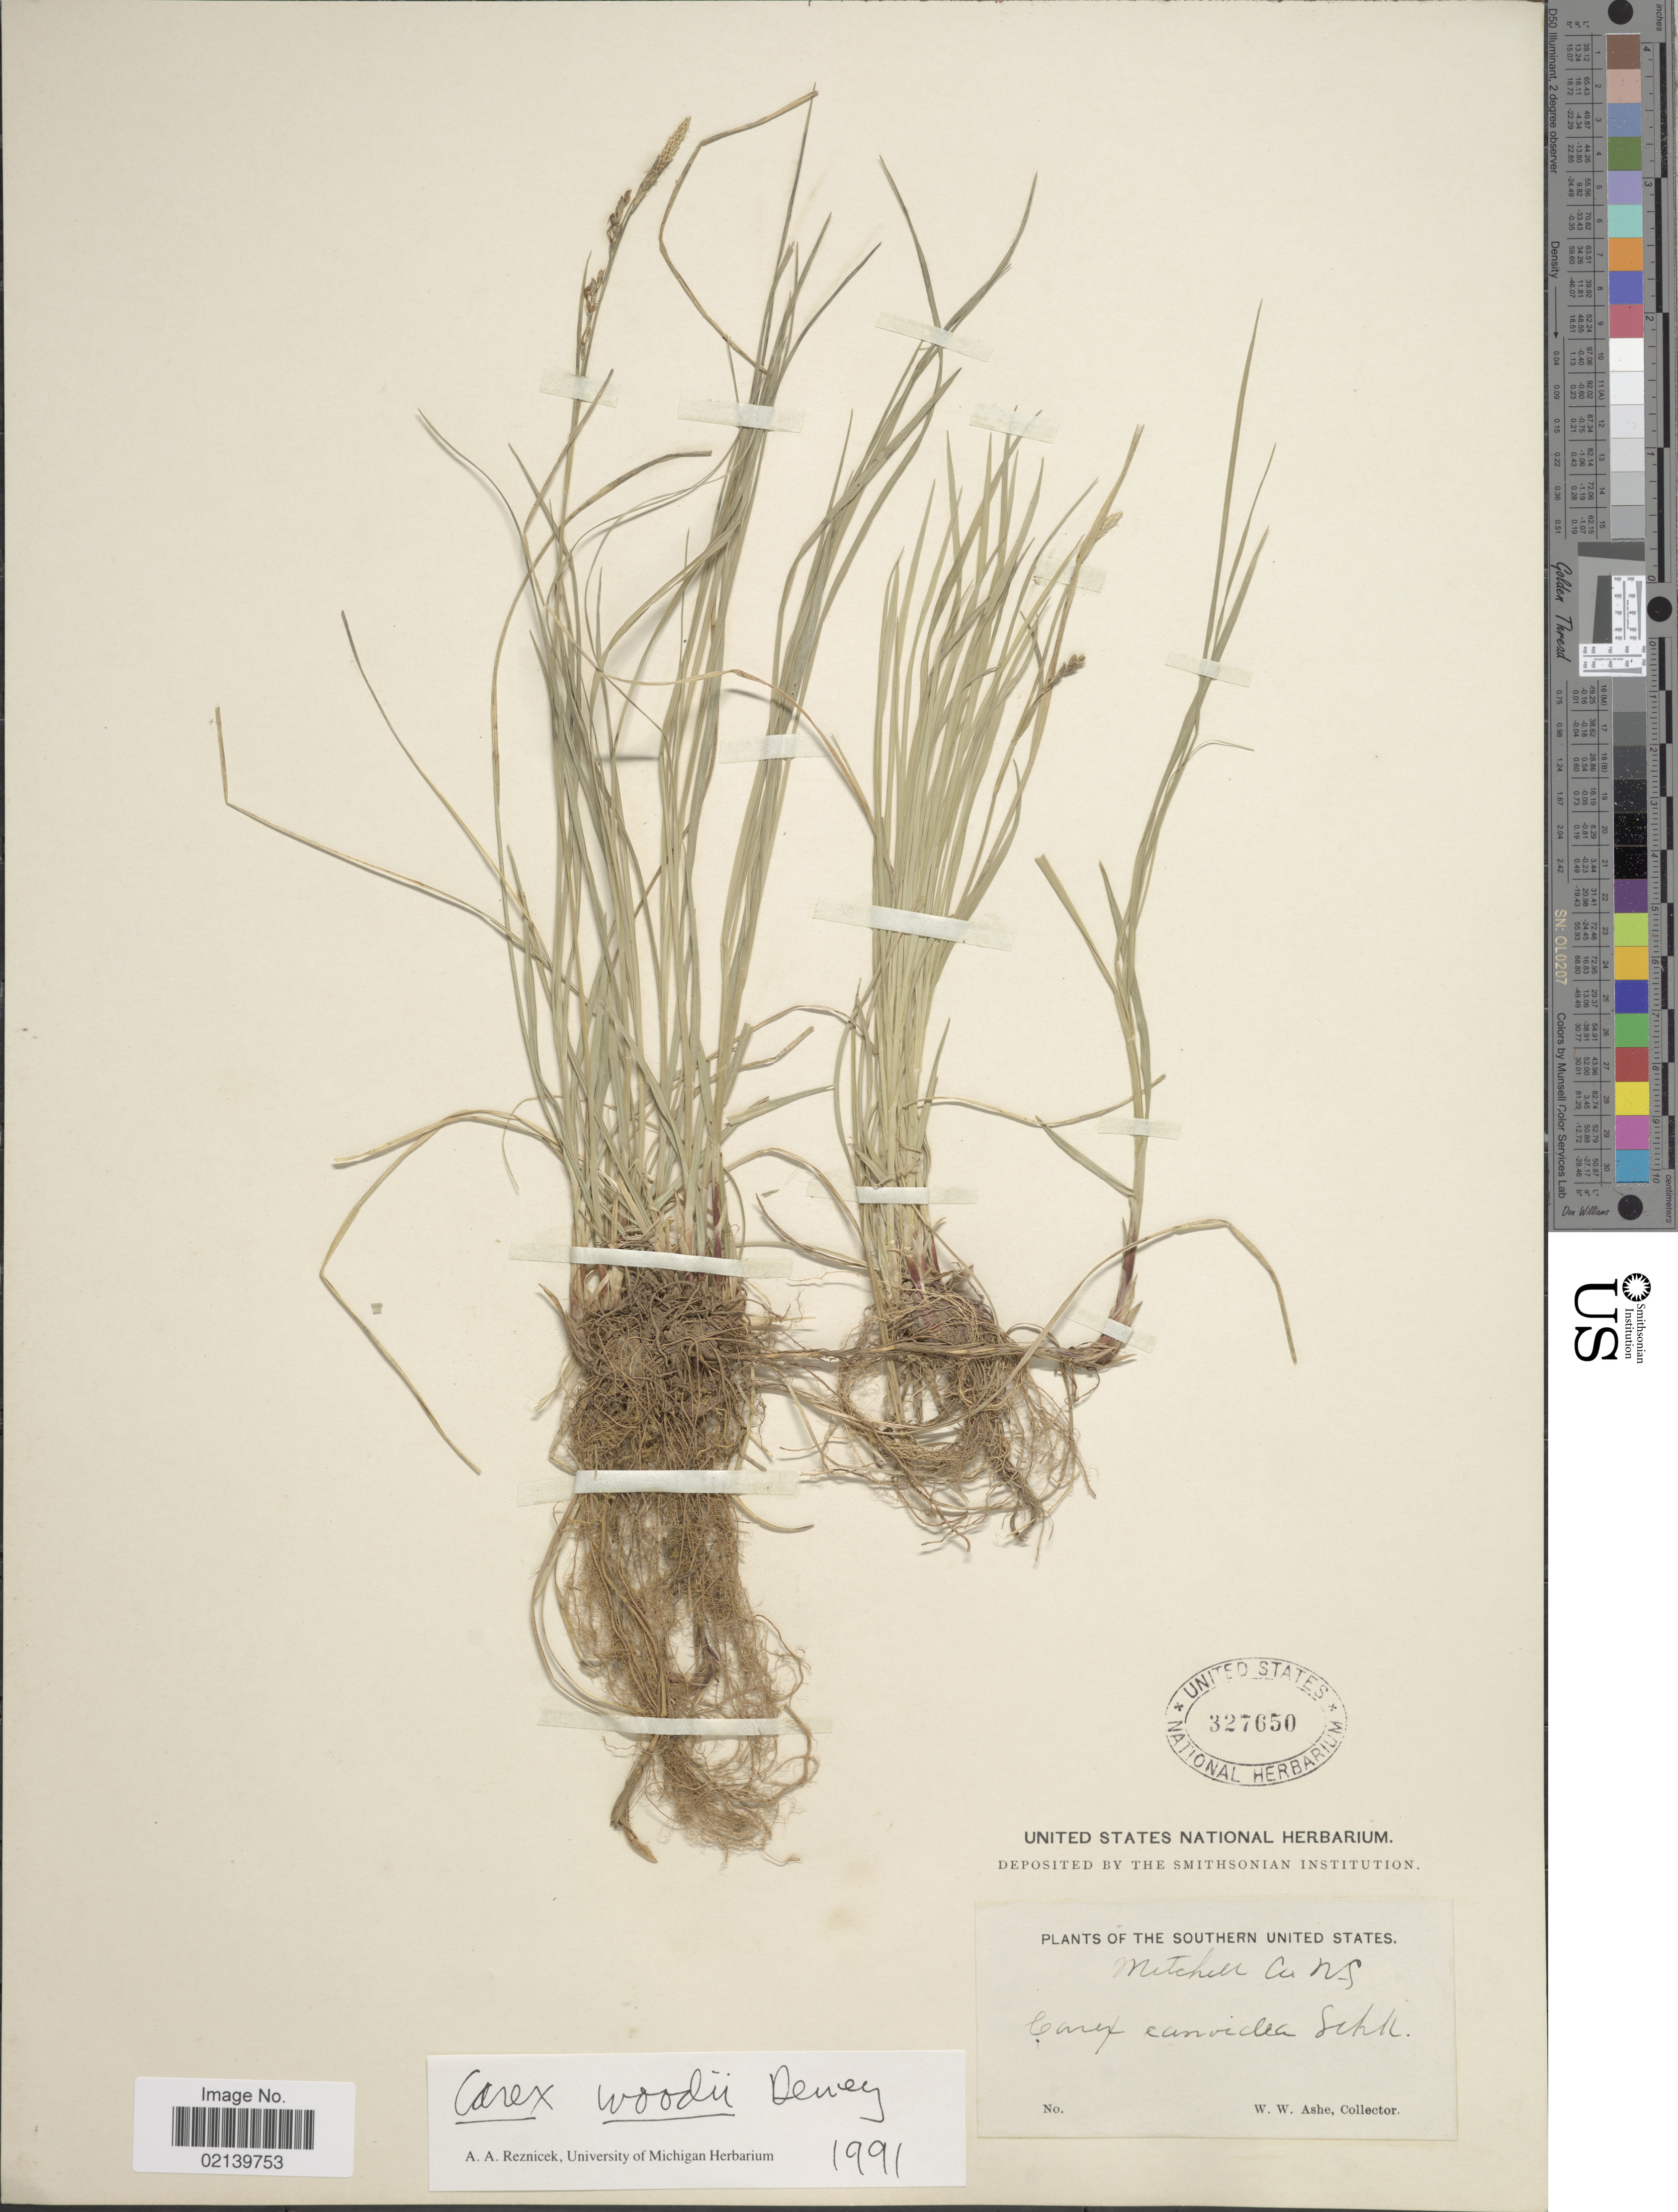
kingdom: Plantae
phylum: Tracheophyta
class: Liliopsida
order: Poales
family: Cyperaceae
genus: Carex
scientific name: Carex woodii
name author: Dewey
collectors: W. W. Ashe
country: United States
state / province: Wisconsin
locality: Southern United States. Mitchell Co.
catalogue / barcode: US 327650